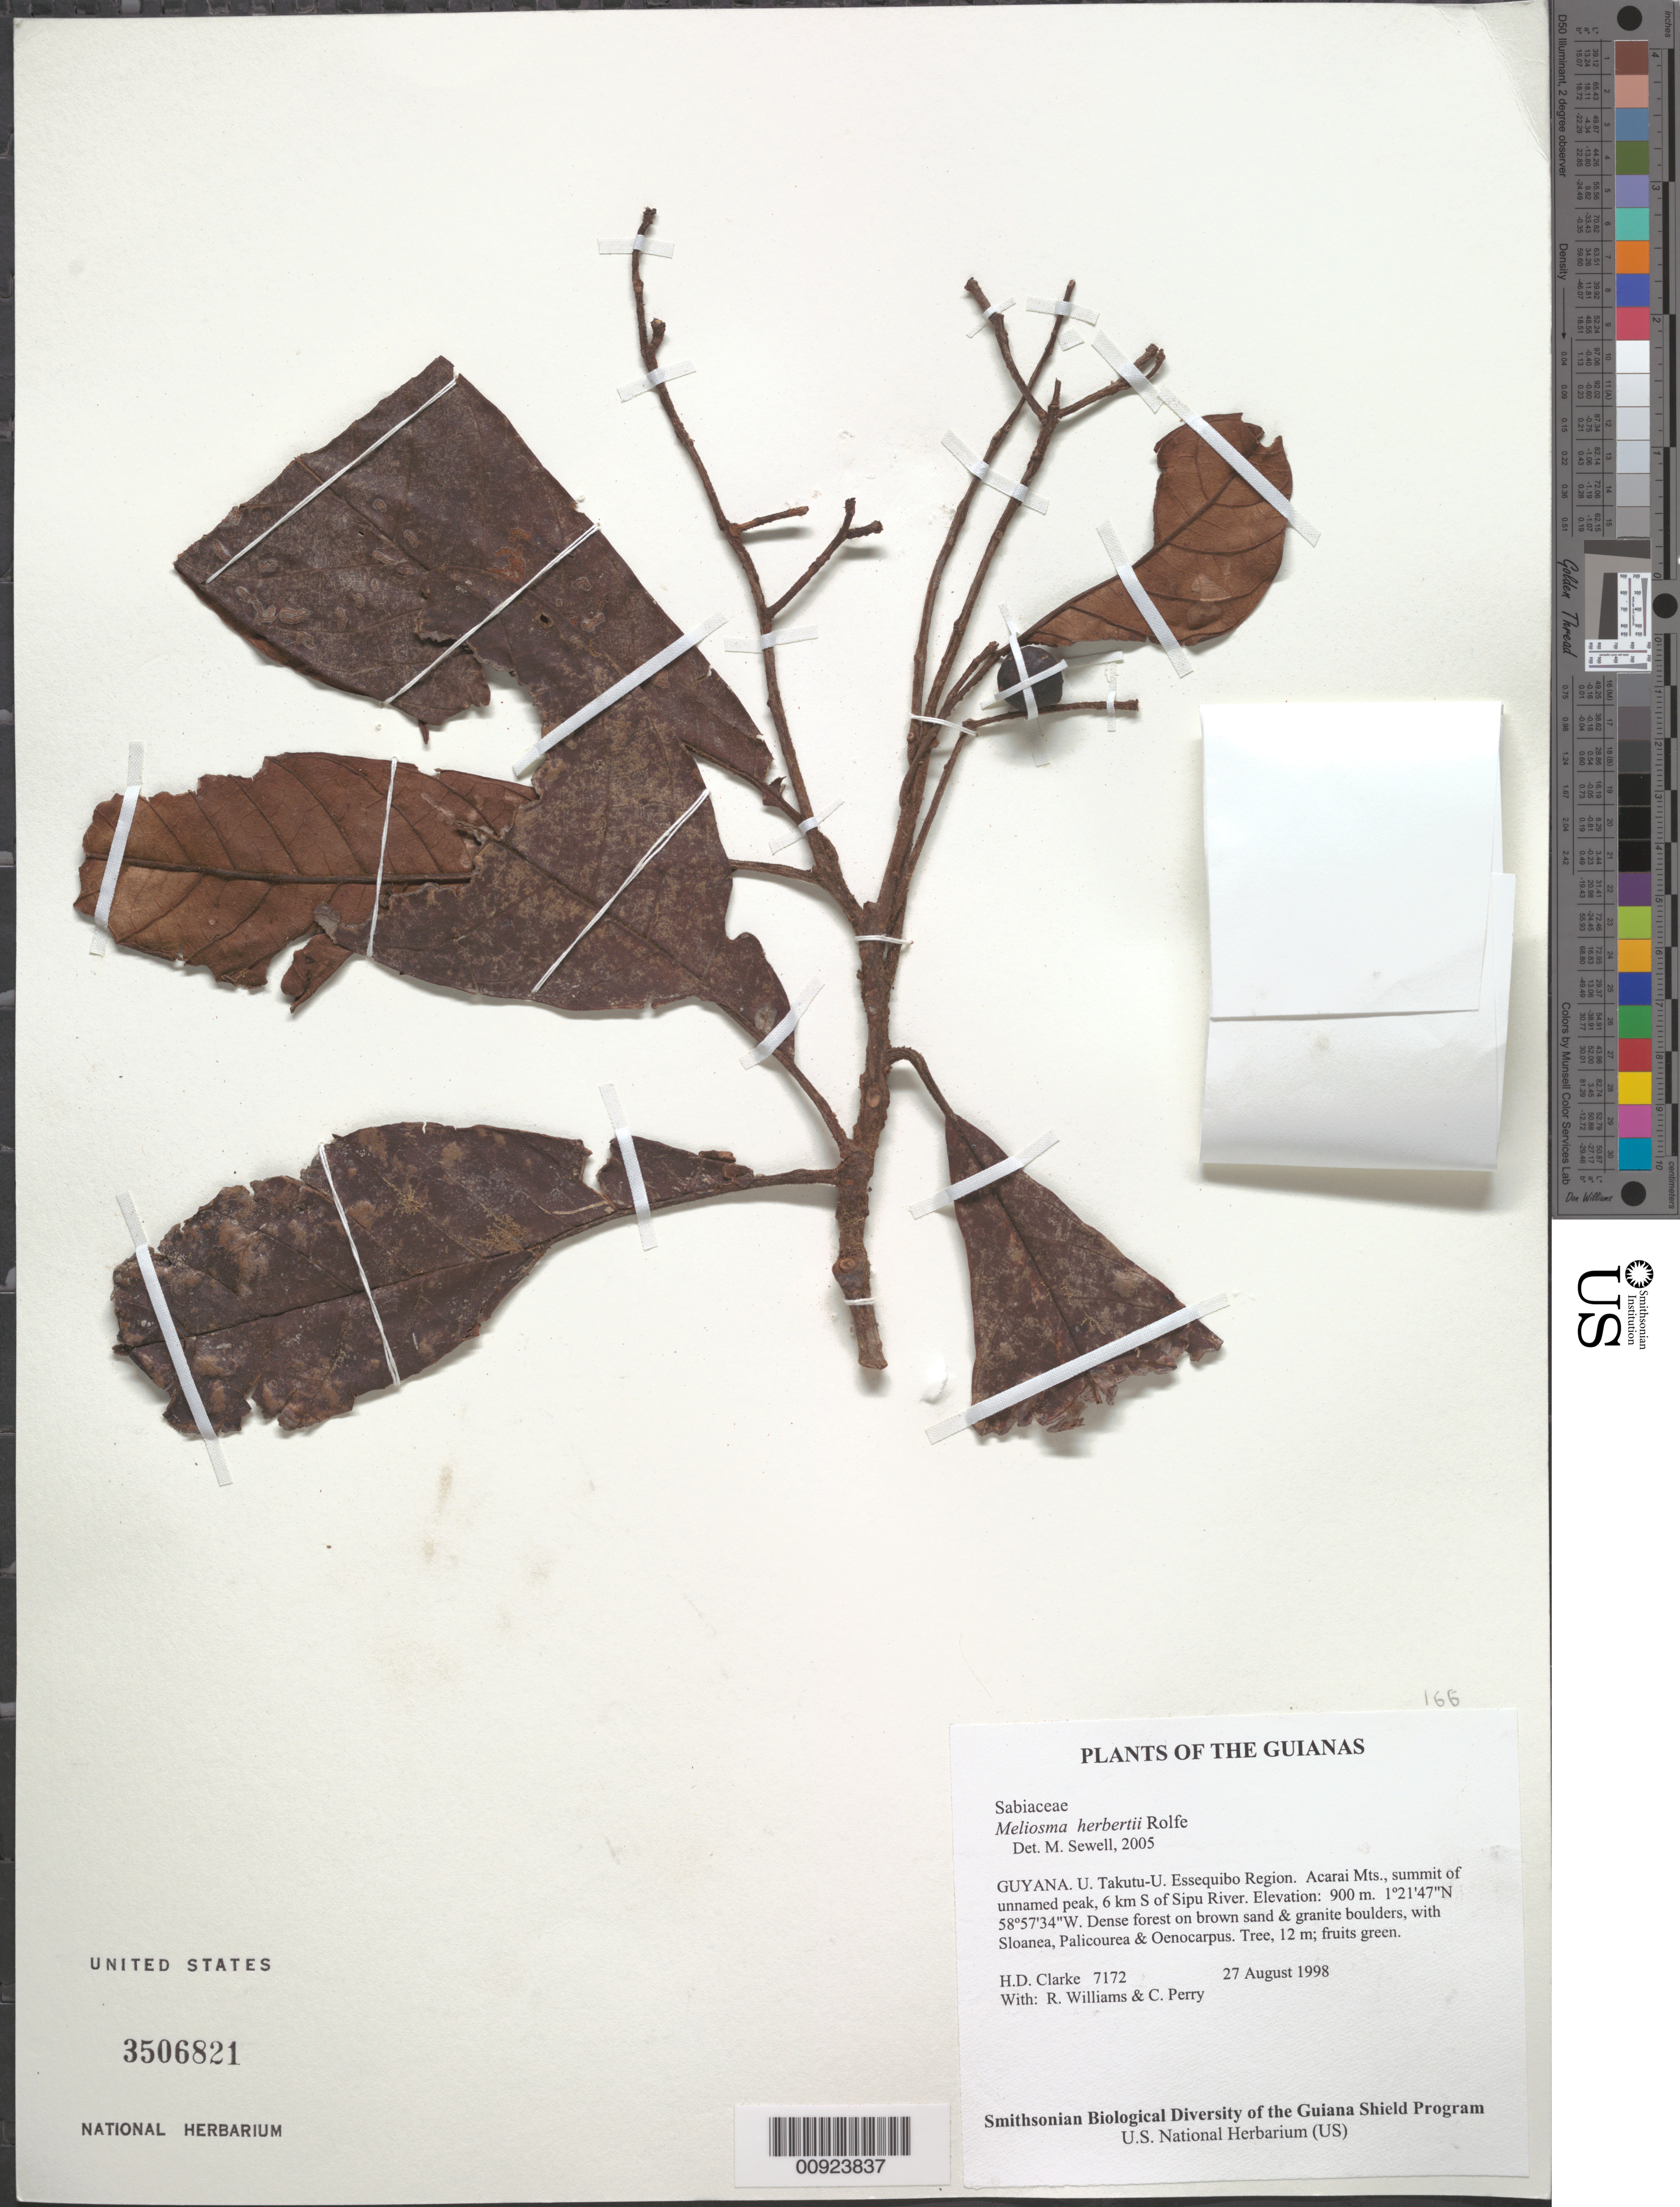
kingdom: Plantae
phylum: Tracheophyta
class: Magnoliopsida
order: Proteales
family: Sabiaceae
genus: Meliosma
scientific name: Meliosma herbertii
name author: Rolfe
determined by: Sewell, M.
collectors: H. D. Clarke, R. Williams & C. Perry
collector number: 7172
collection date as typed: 27 August 1998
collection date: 1998-08-27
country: Guyana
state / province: U. Takutu-U. Essequibo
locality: Acarai Mts., summit of unnamed peak, 6 km S of Sipu River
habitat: Dense forest on brown sand & granite boulders, with Sloanea, Palicourea & Oenocarpus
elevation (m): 900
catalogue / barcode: US 3506821